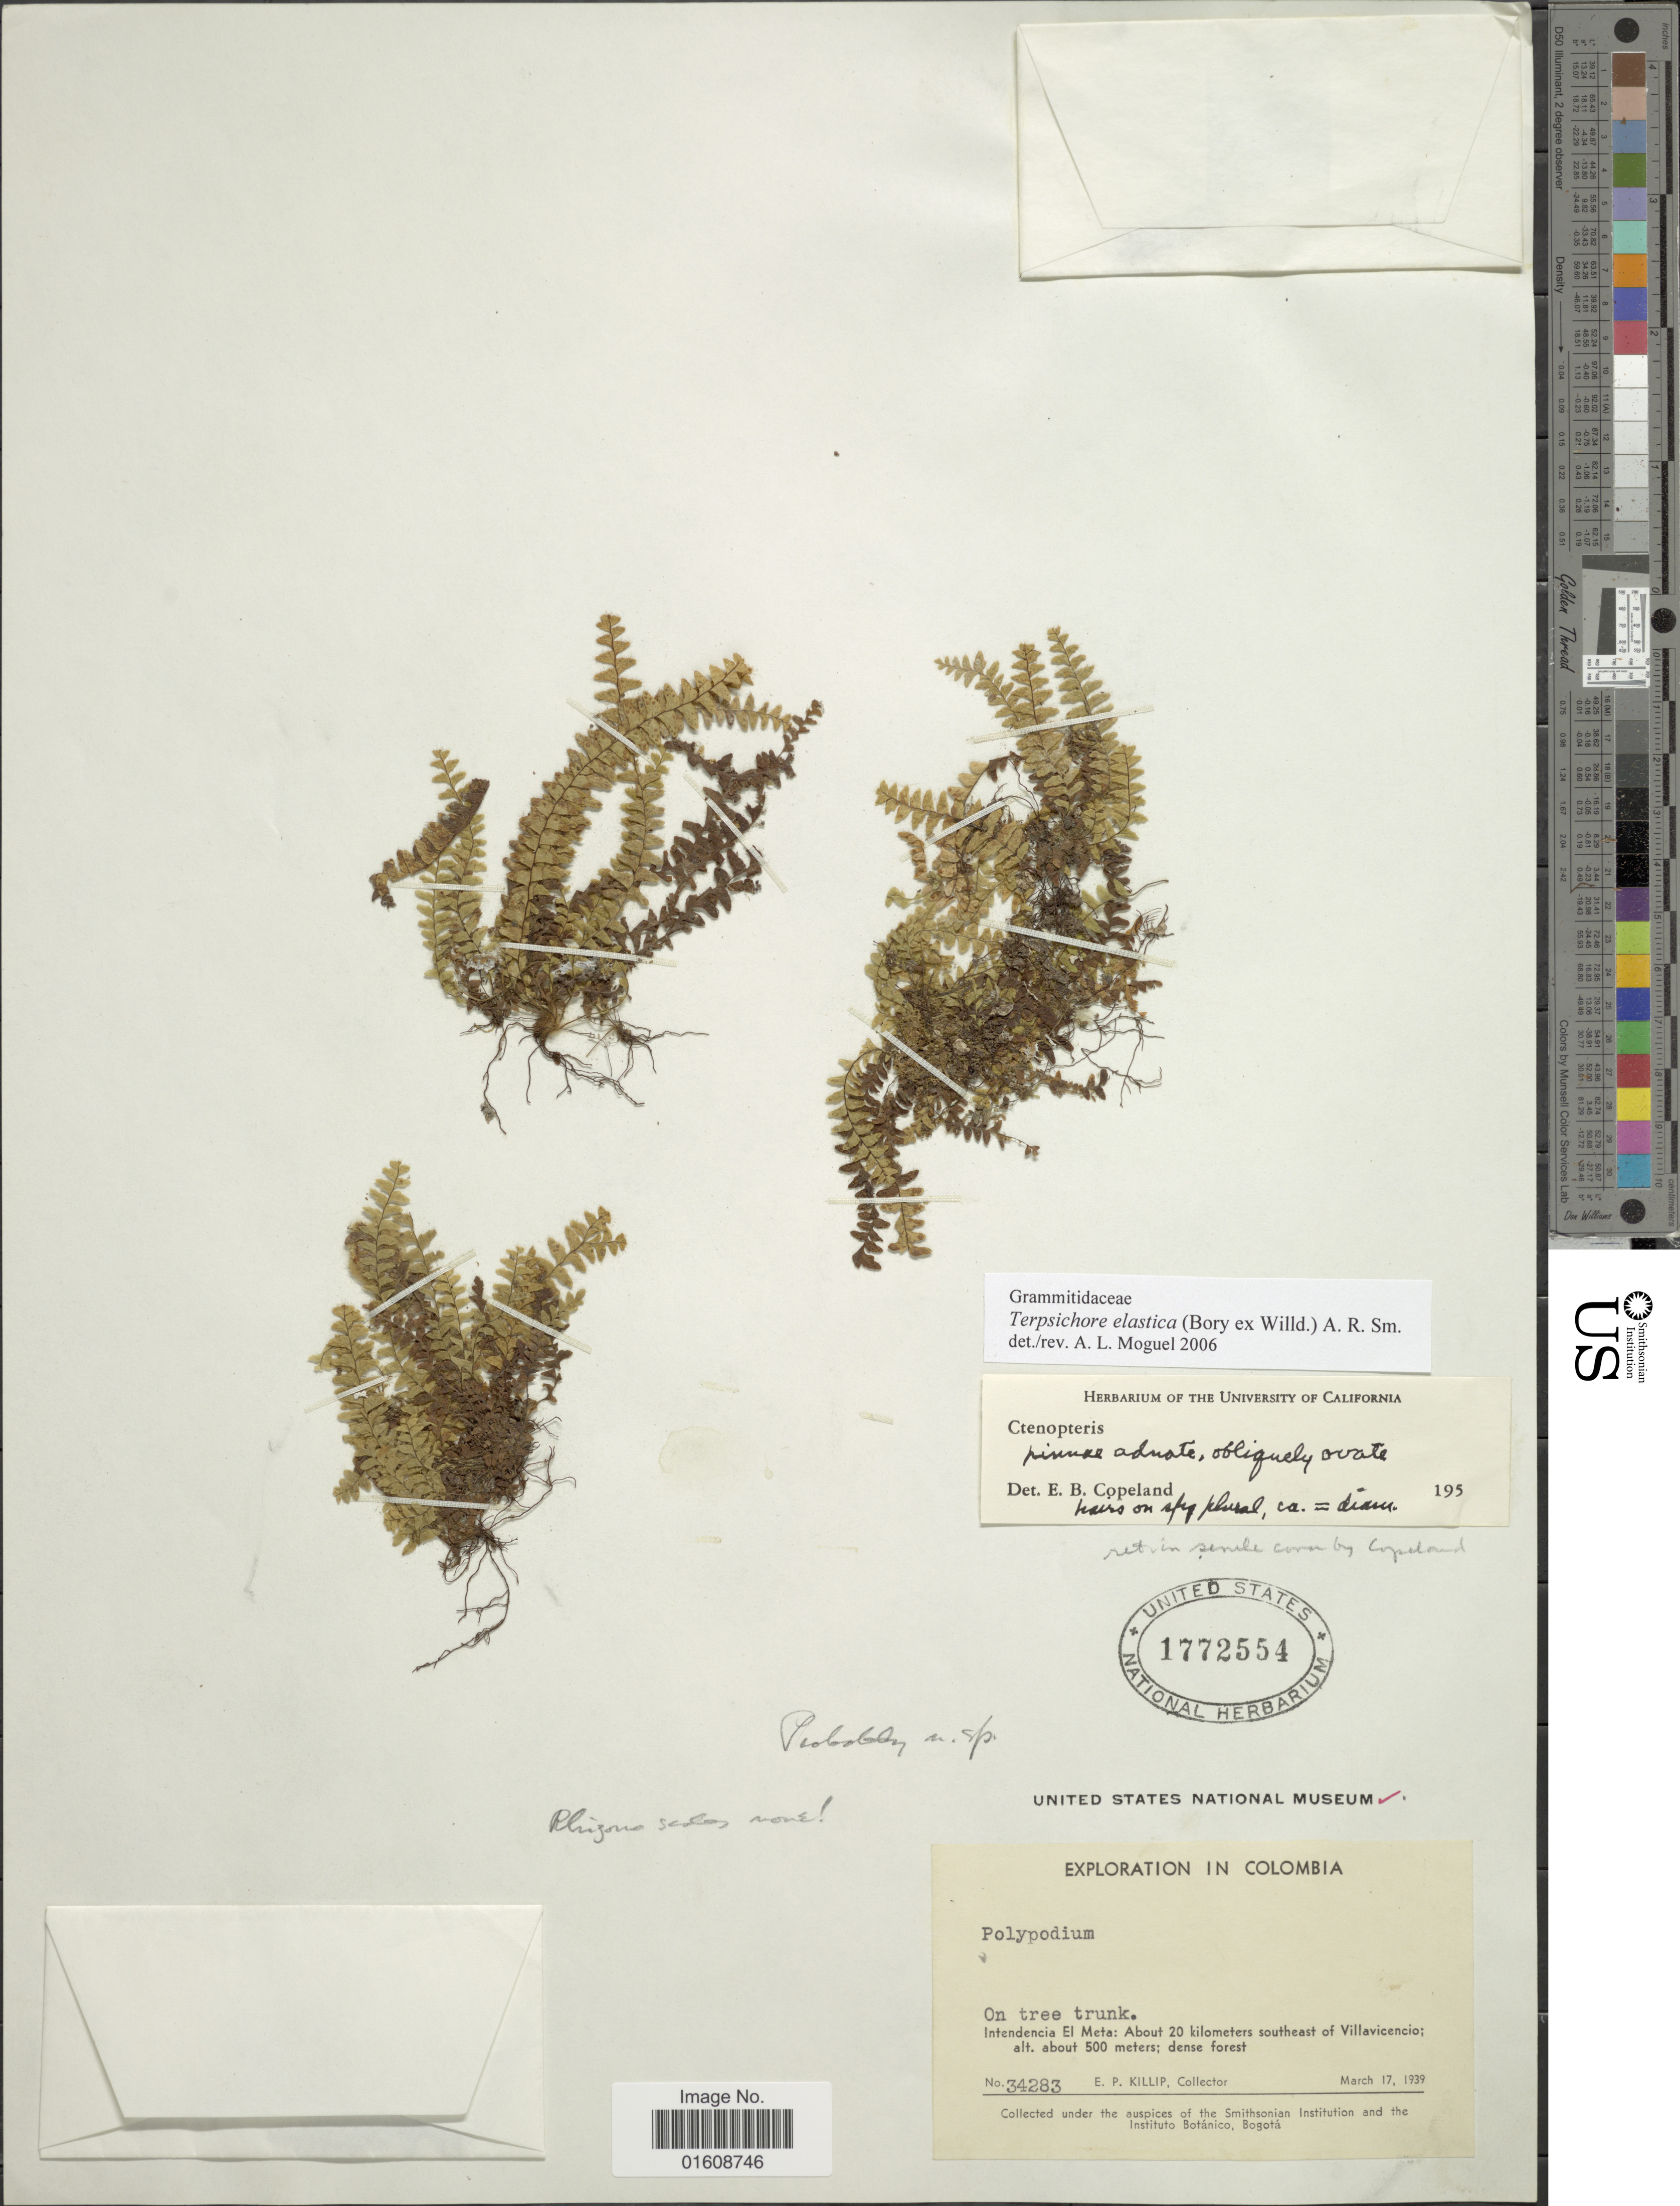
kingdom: Plantae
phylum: Tracheophyta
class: Polypodiopsida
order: Polypodiales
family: Polypodiaceae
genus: Alansmia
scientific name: Alansmia elastica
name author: (Bory ex Willd.) Moguel & M. Kessler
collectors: E. P. Killip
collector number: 34283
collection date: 1939-03-17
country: Colombia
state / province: Meta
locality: About 20 kilometers southeast of Villavicencio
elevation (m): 500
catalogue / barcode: US 1772554